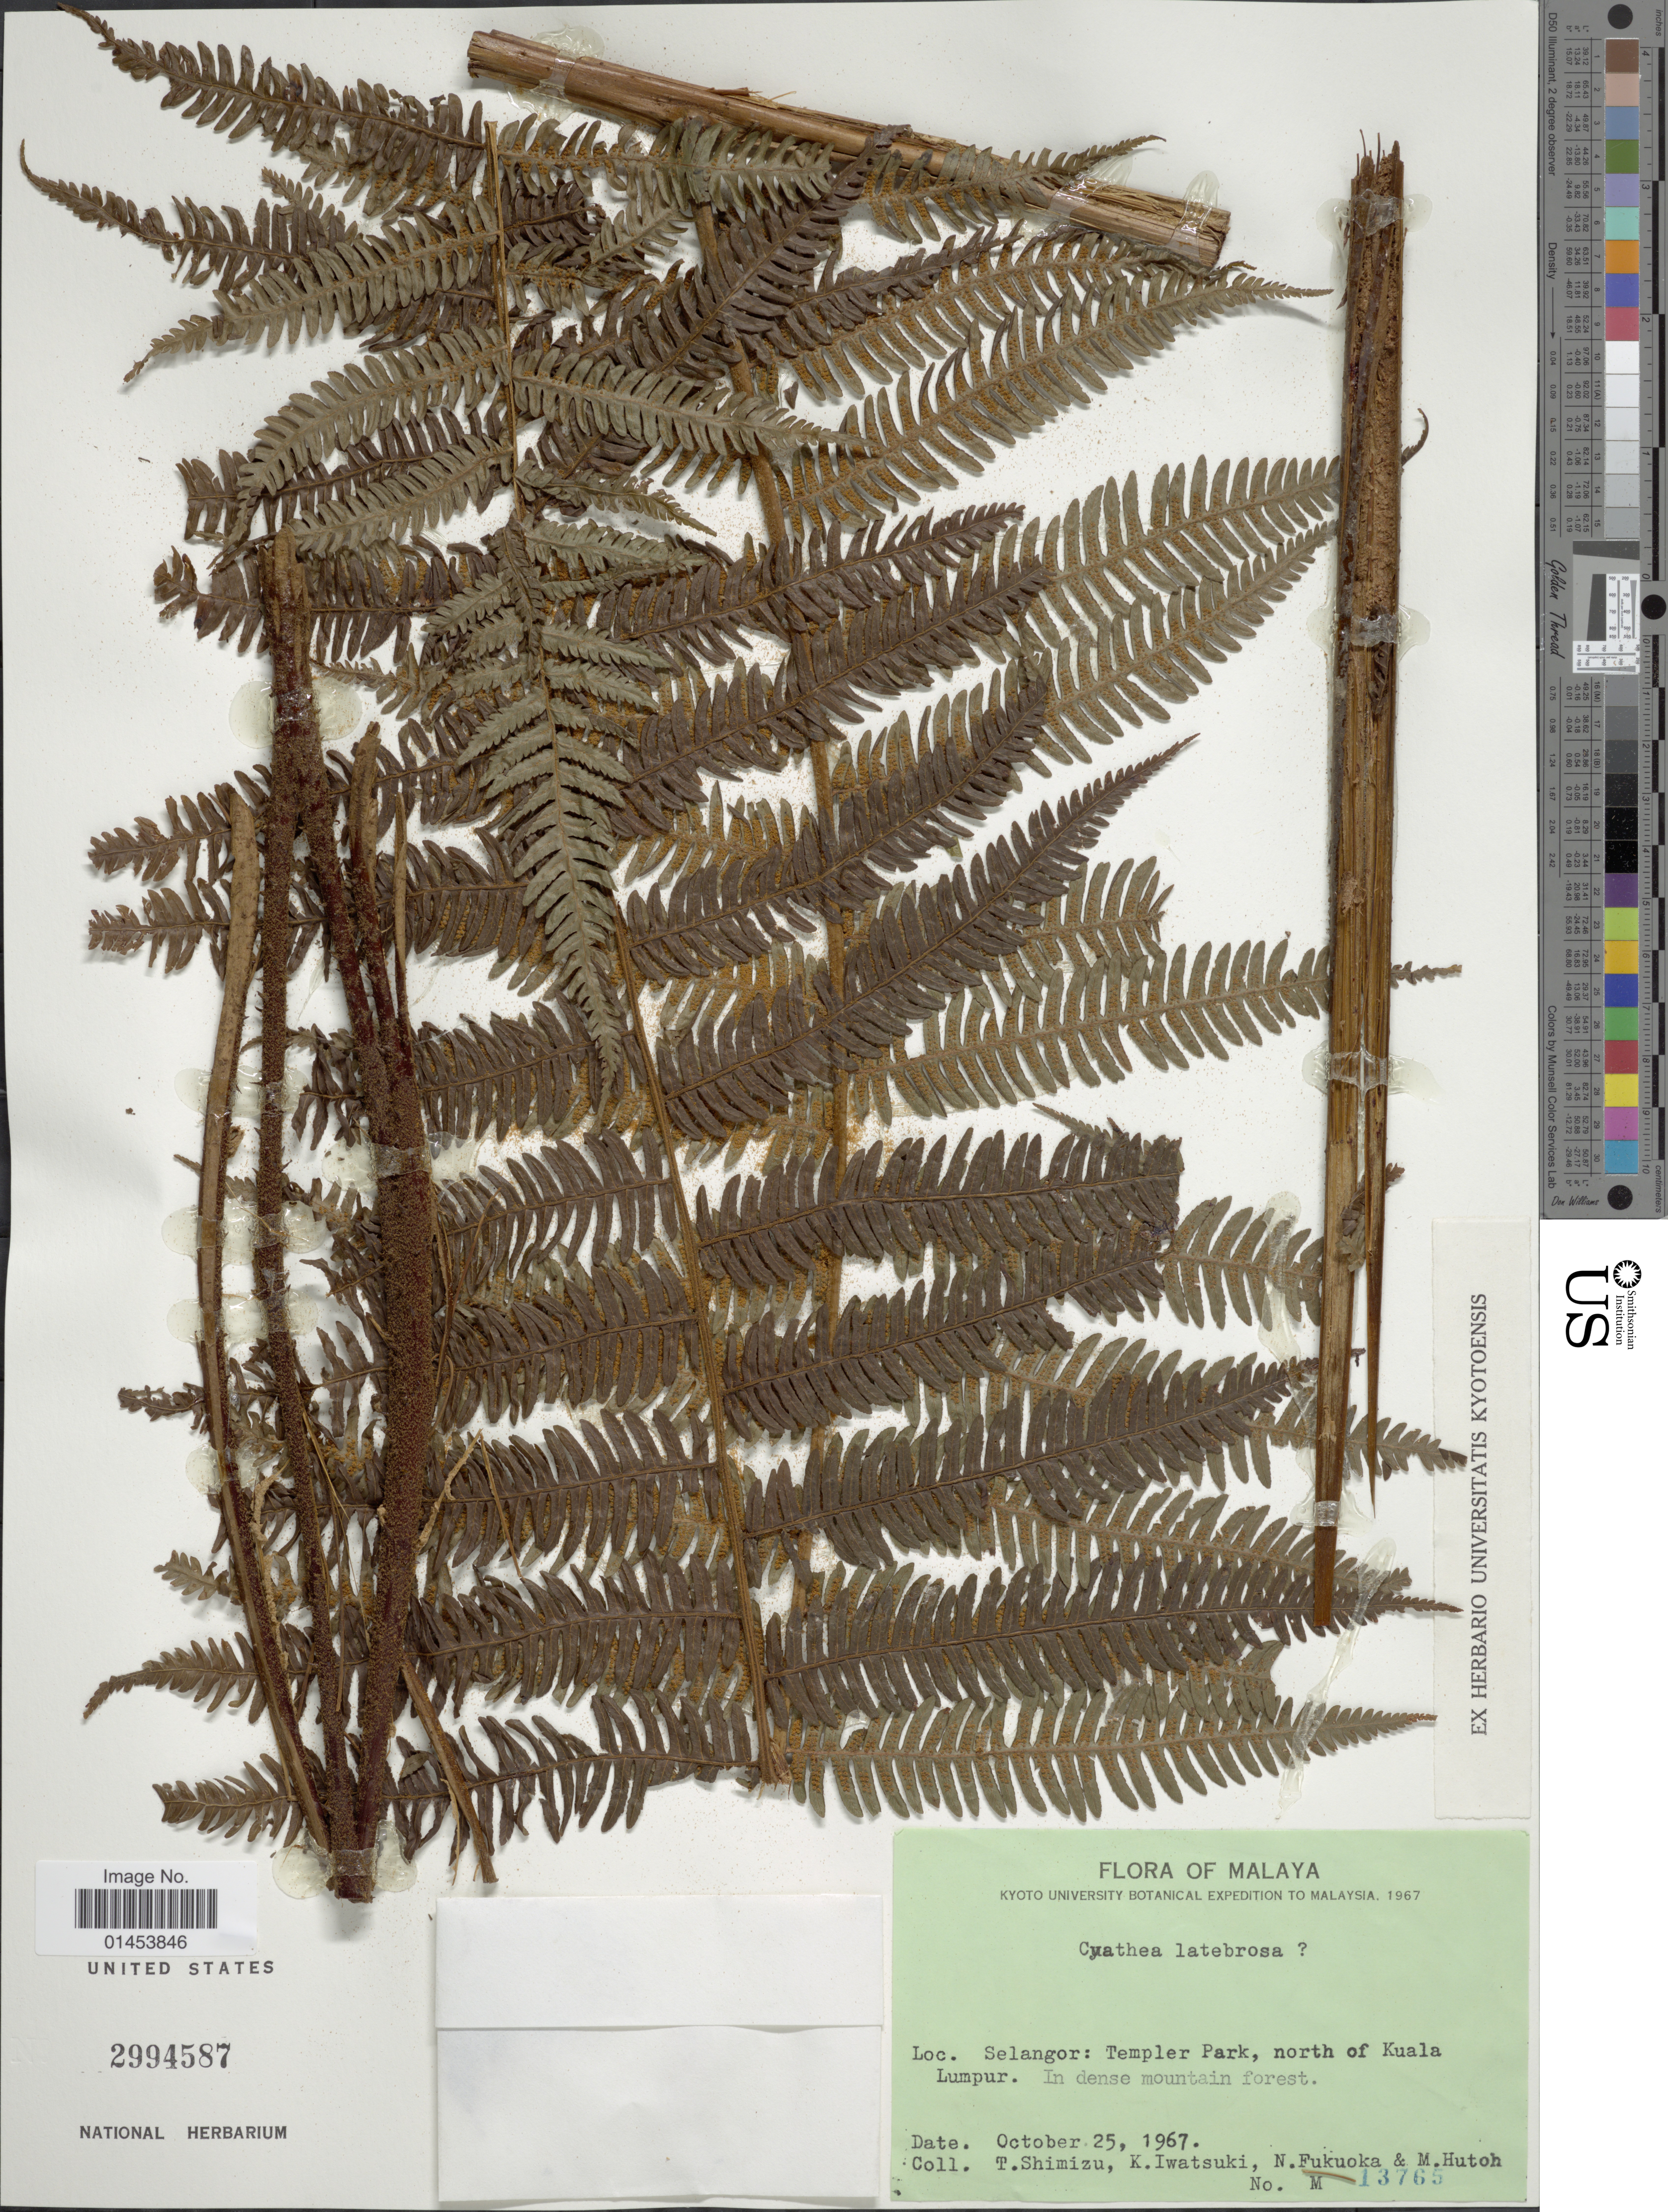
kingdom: Plantae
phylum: Tracheophyta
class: Polypodiopsida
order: Cyatheales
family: Cyatheaceae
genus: Cyathea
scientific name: Cyathea latebrosa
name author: (Wall. ex Hook.) Copel.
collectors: T. Shimizu, K. Iwatsuki, N. Fukuoka & M. Hutoh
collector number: M13765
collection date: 1967-10-25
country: Malaysia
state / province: Selangor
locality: Selangor: Templer Park, north of Kiala Lumpur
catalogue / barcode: US 2994587